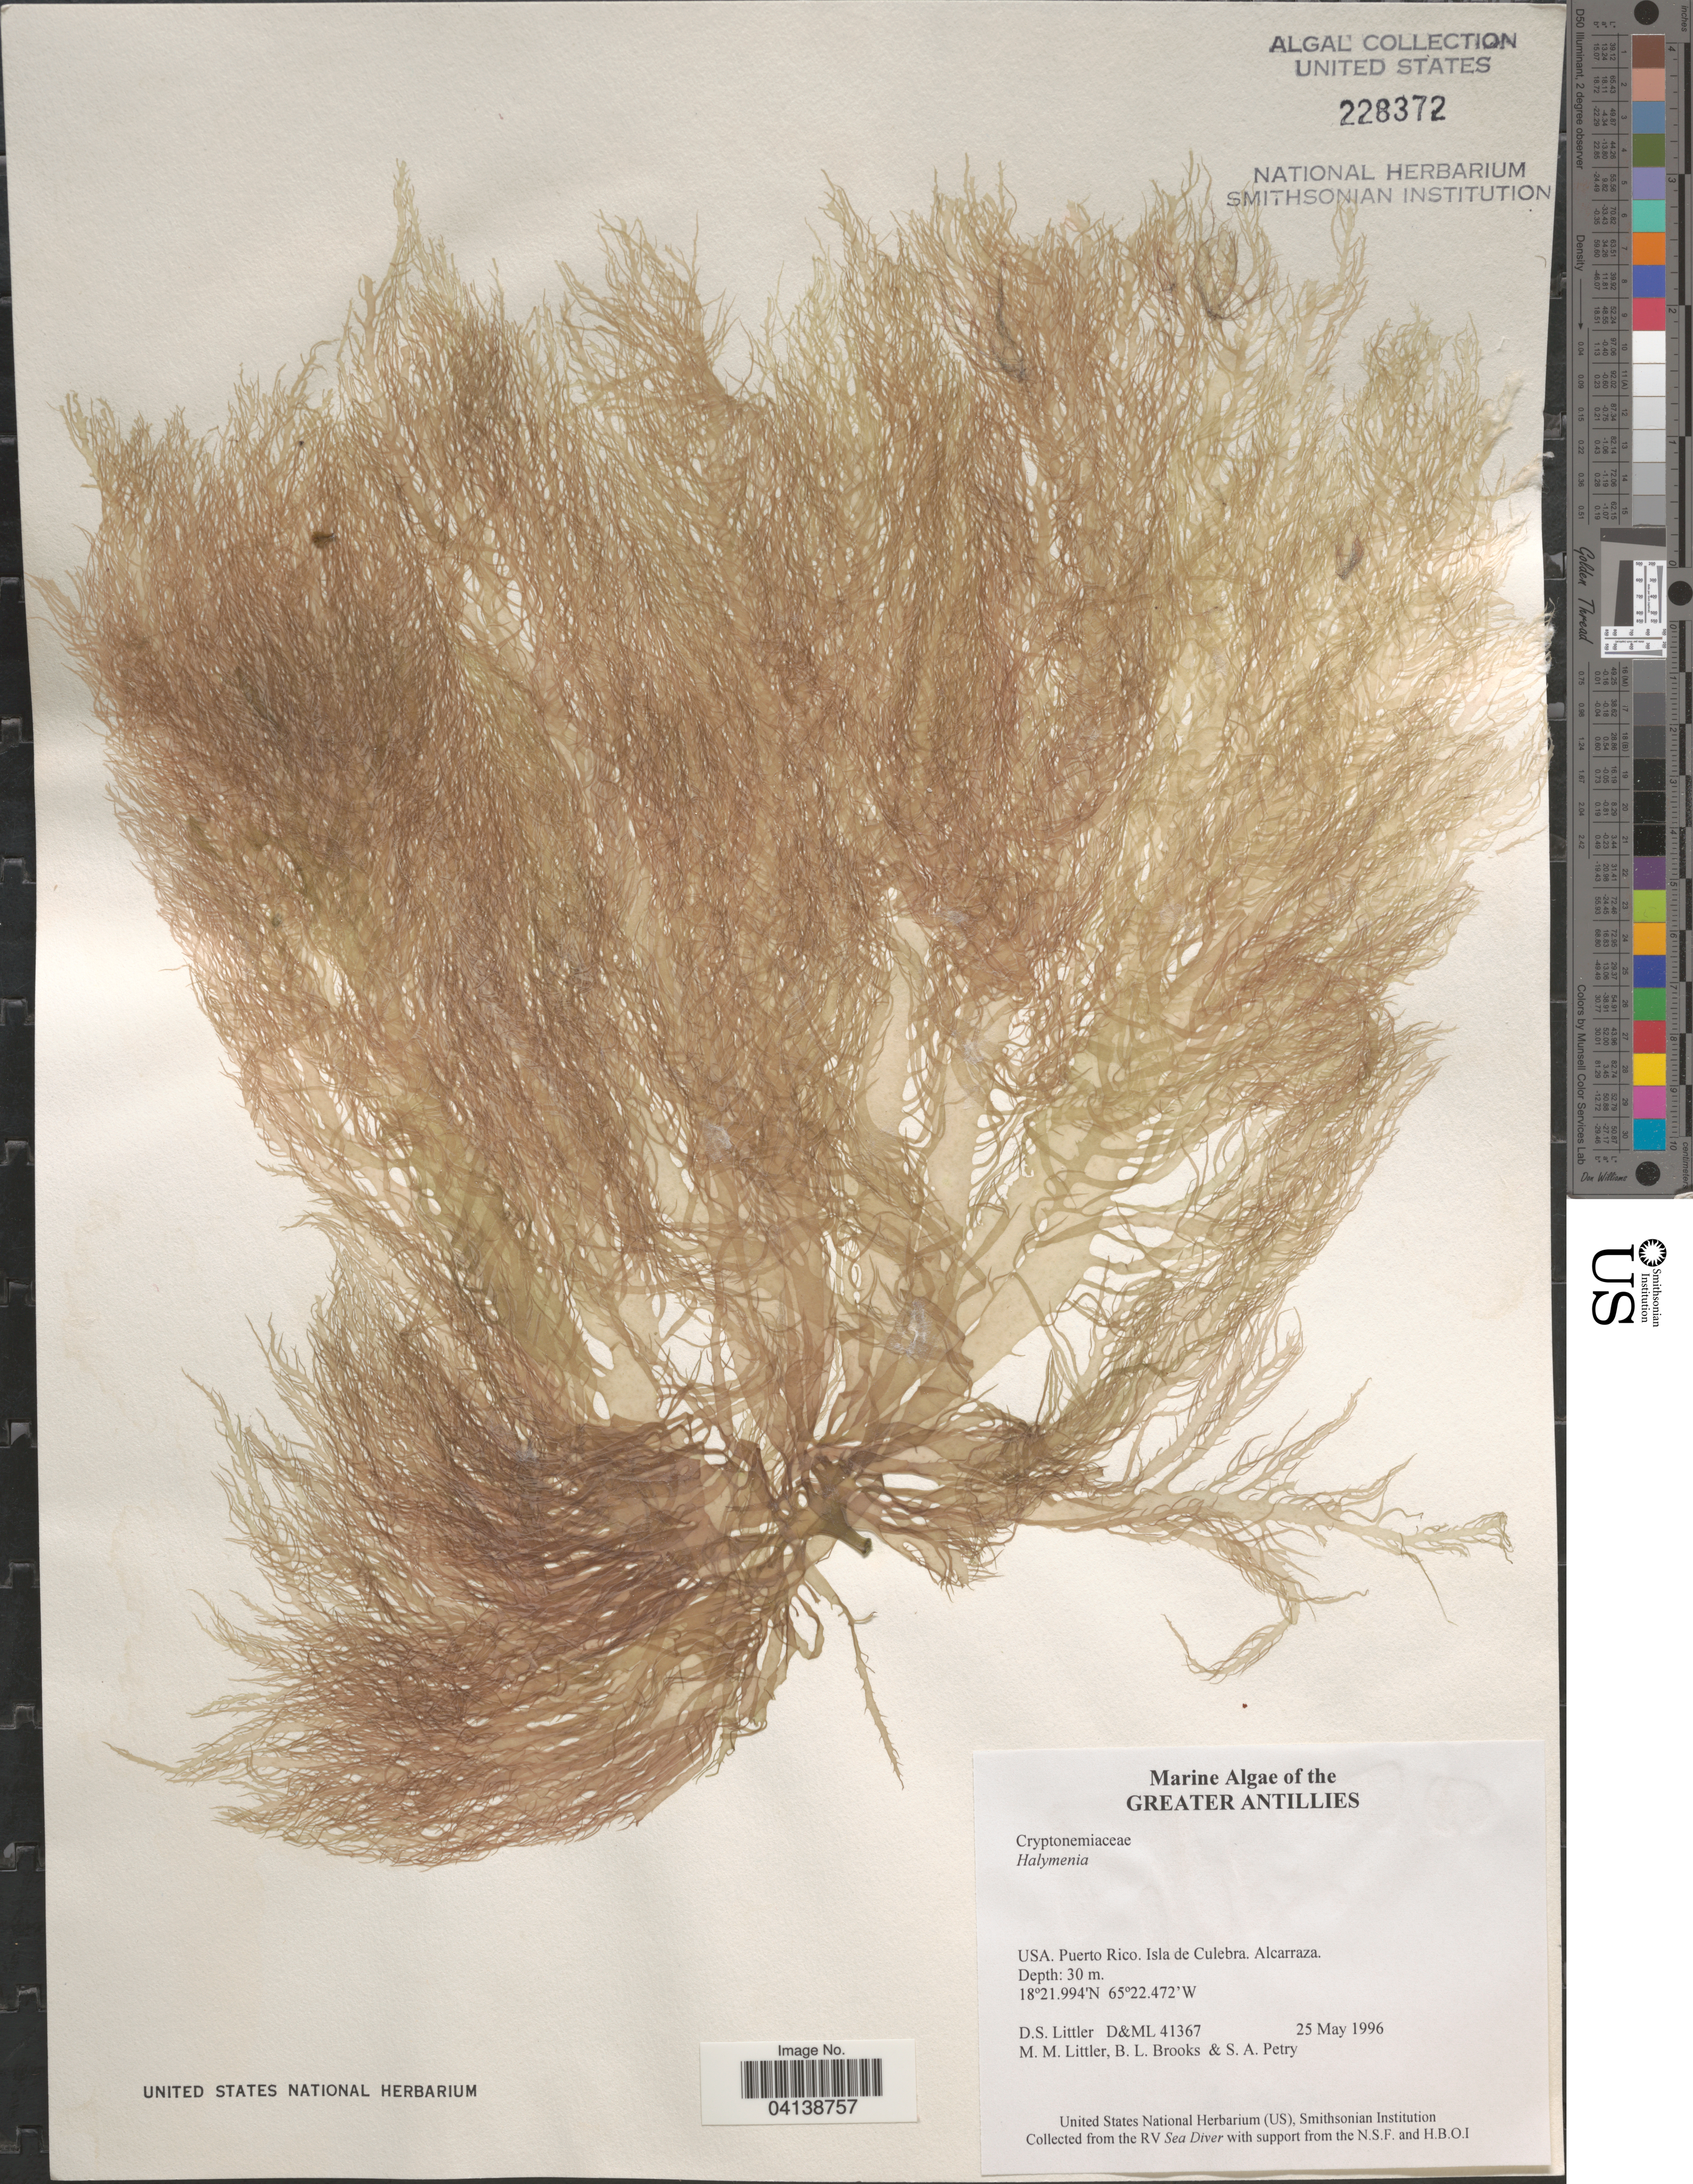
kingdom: Plantae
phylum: Rhodophyta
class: Florideophyceae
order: Halymeniales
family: Halymeniaceae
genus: Halymenia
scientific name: Halymenia sp.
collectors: D. S. Littler, B. Brooks & S. Petry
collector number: D&ML41367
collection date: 1996-05-25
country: Puerto Rico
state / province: Culebra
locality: The Greater Antillies. Isla de Culebra. Alcarraza.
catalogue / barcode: US 228372